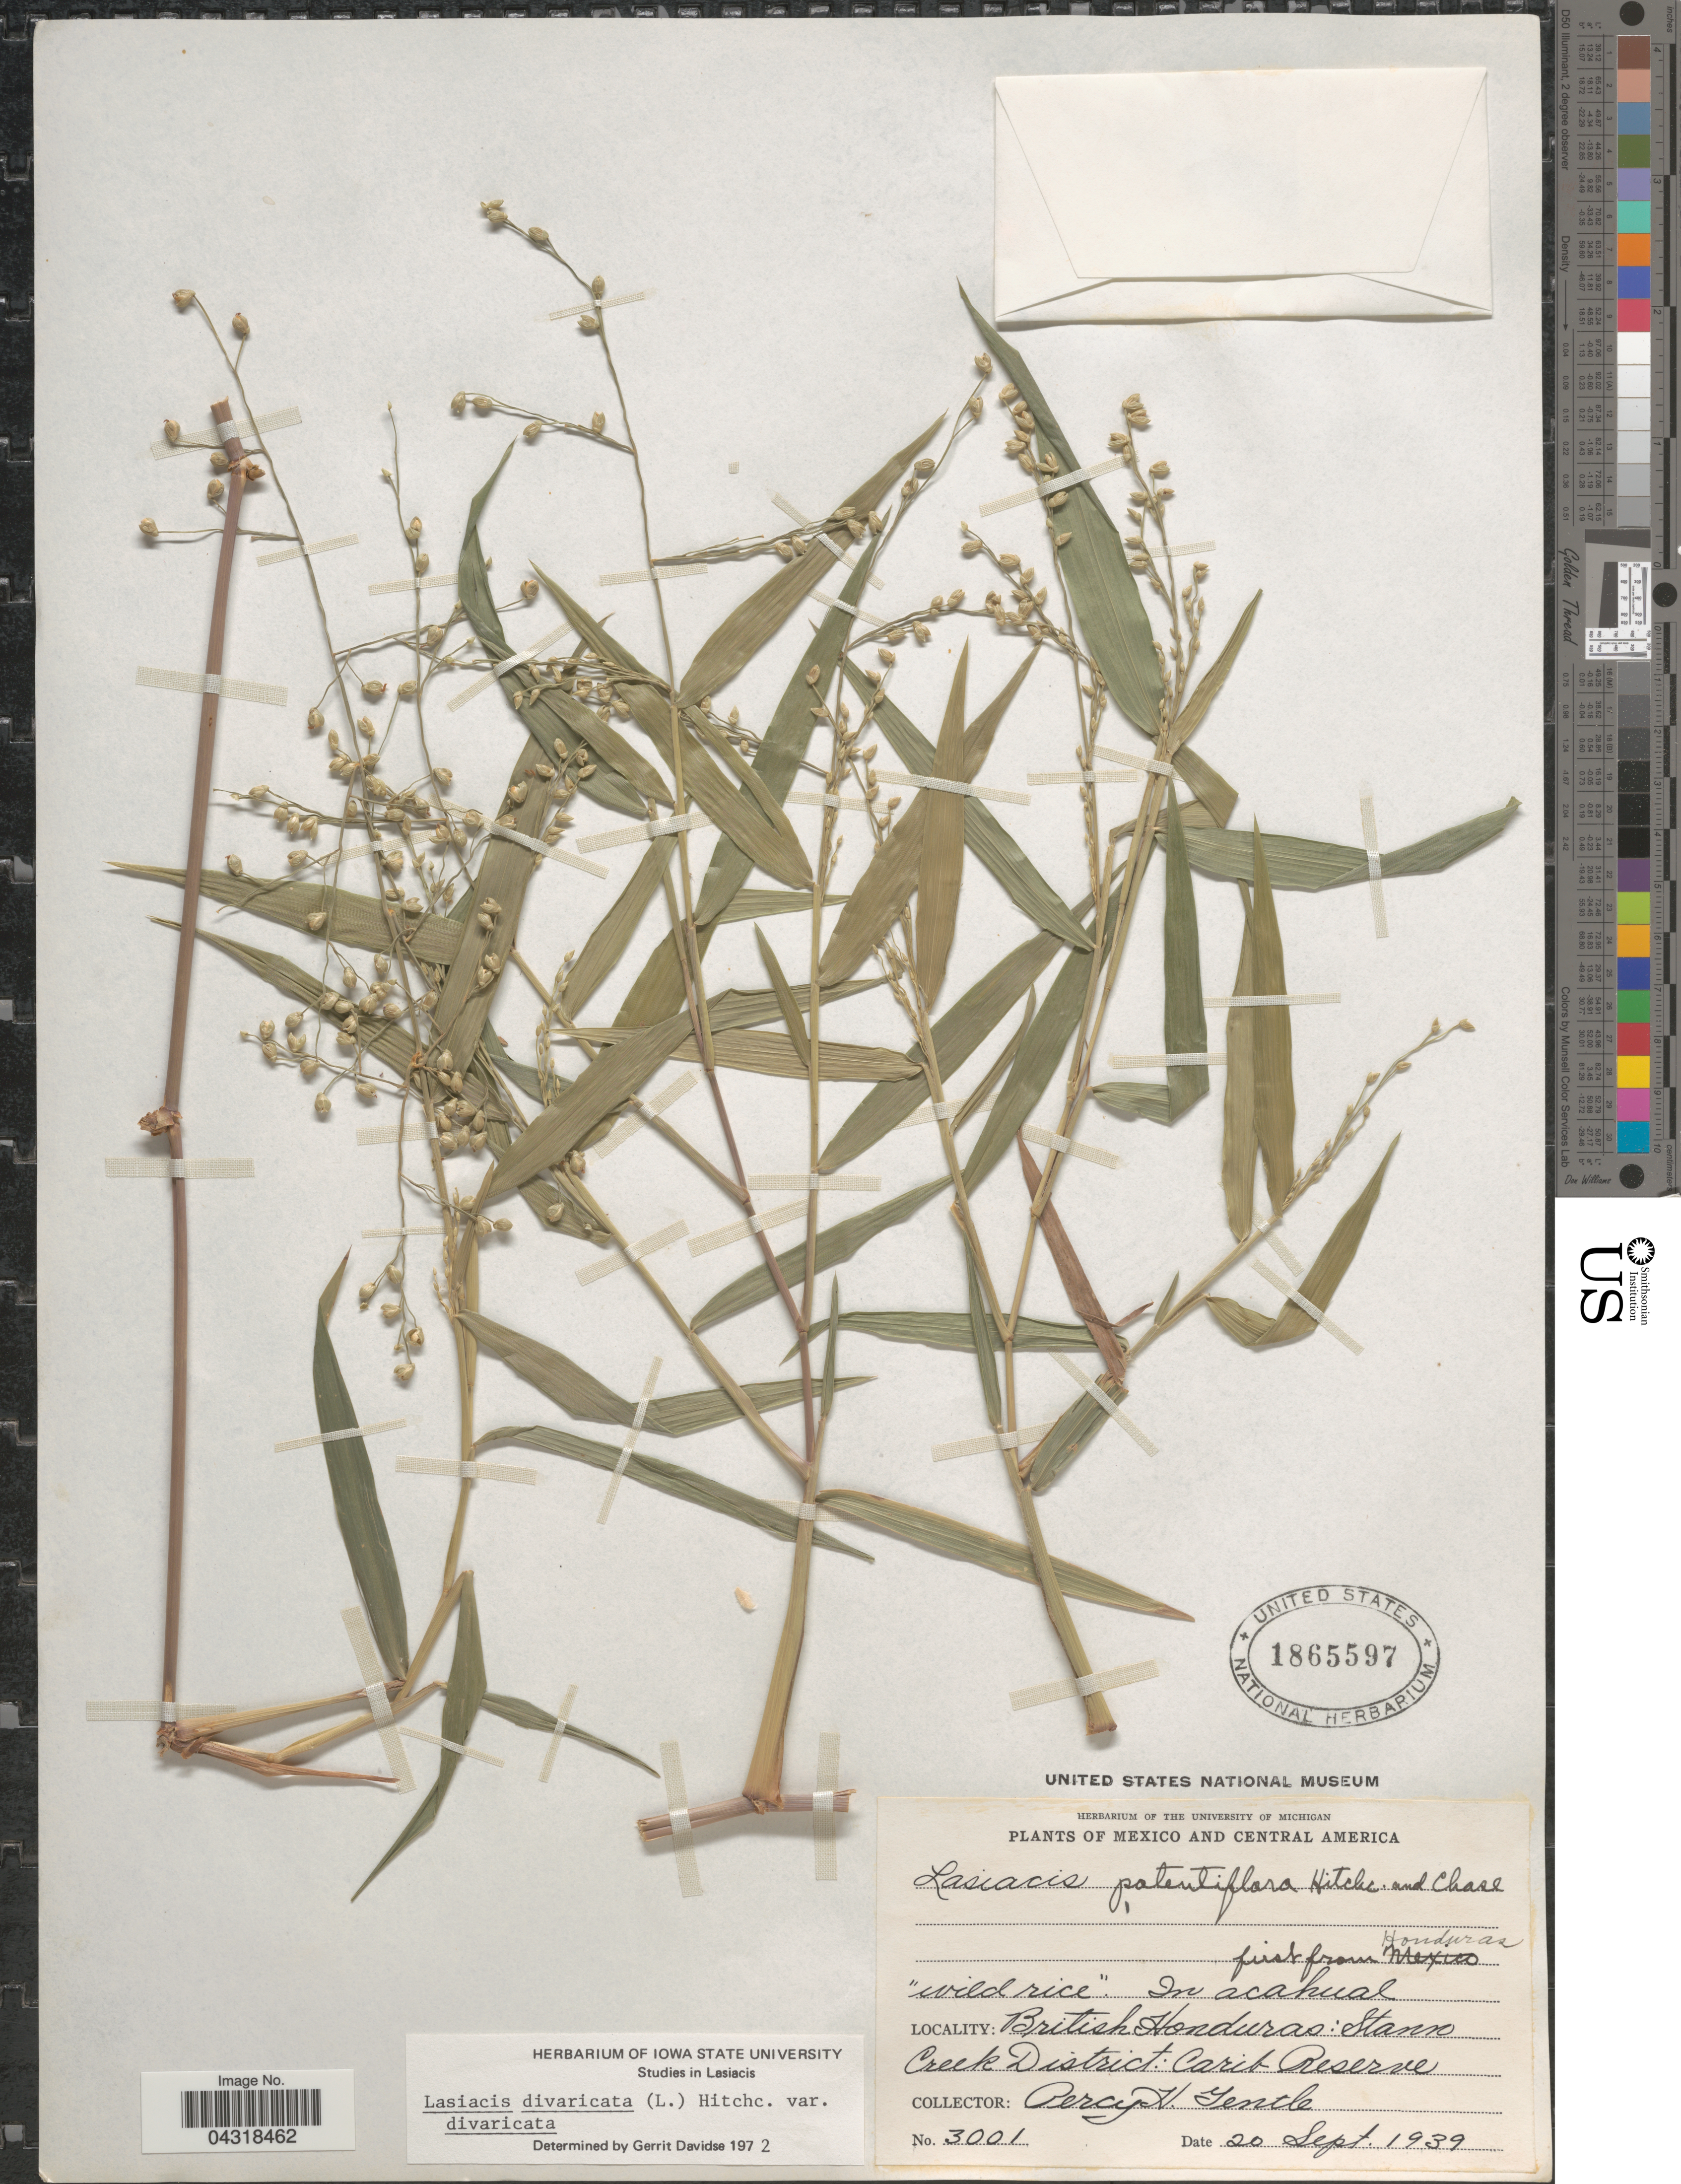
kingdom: Plantae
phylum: Tracheophyta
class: Liliopsida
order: Poales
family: Poaceae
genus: Lasiacis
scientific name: Lasiacis divaricata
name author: (L.) Hitchc.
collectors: P. H. Gentle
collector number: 3001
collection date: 1939-09-20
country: Belize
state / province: Stann Creek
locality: British Honduras: Stann Creek District: Carib Reserve.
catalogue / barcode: US 1865597